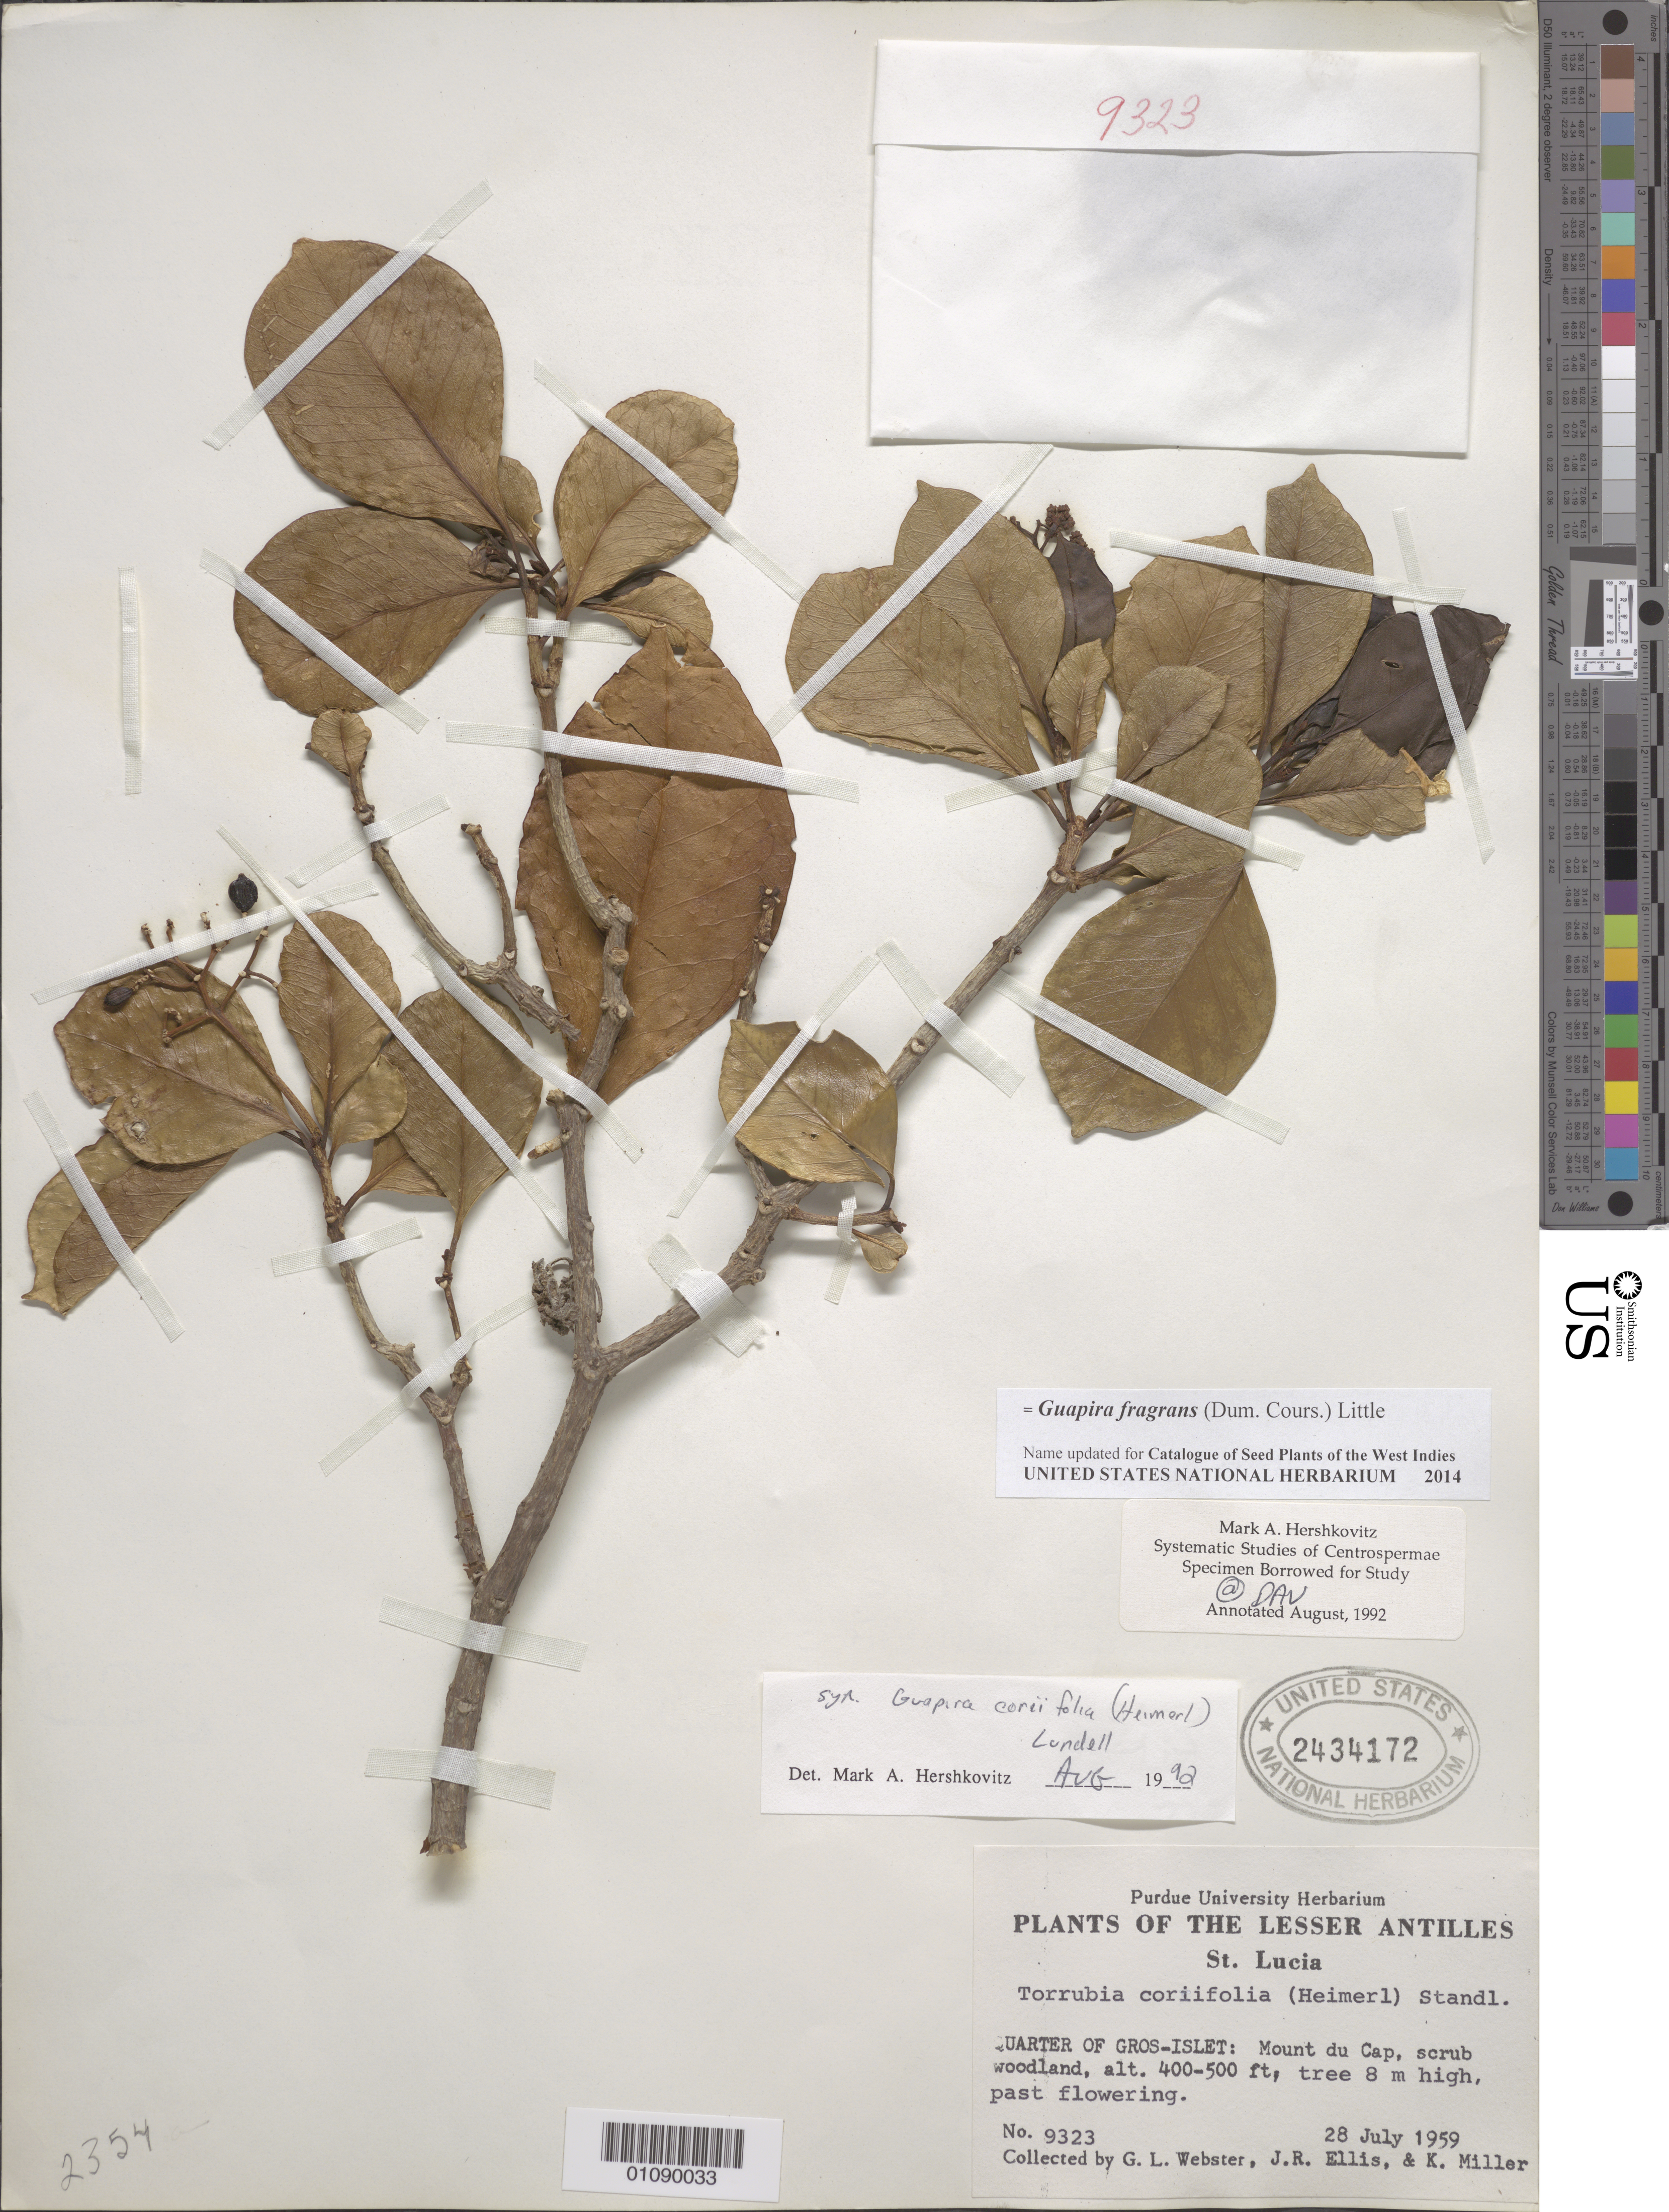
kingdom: Plantae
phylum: Tracheophyta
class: Magnoliopsida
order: Caryophyllales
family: Nyctaginaceae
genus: Guapira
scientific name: Guapira fragrans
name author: (Dum. Cours.) Little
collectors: G. L. Webster & J. Ellis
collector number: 9323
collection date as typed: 28 Jul 1959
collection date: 1959-07-28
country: St. Lucia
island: St. Lucia I.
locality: Quarter of Gros-Islte: Mont du Cap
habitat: Scrub woodland.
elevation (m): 122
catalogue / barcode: US 2434172